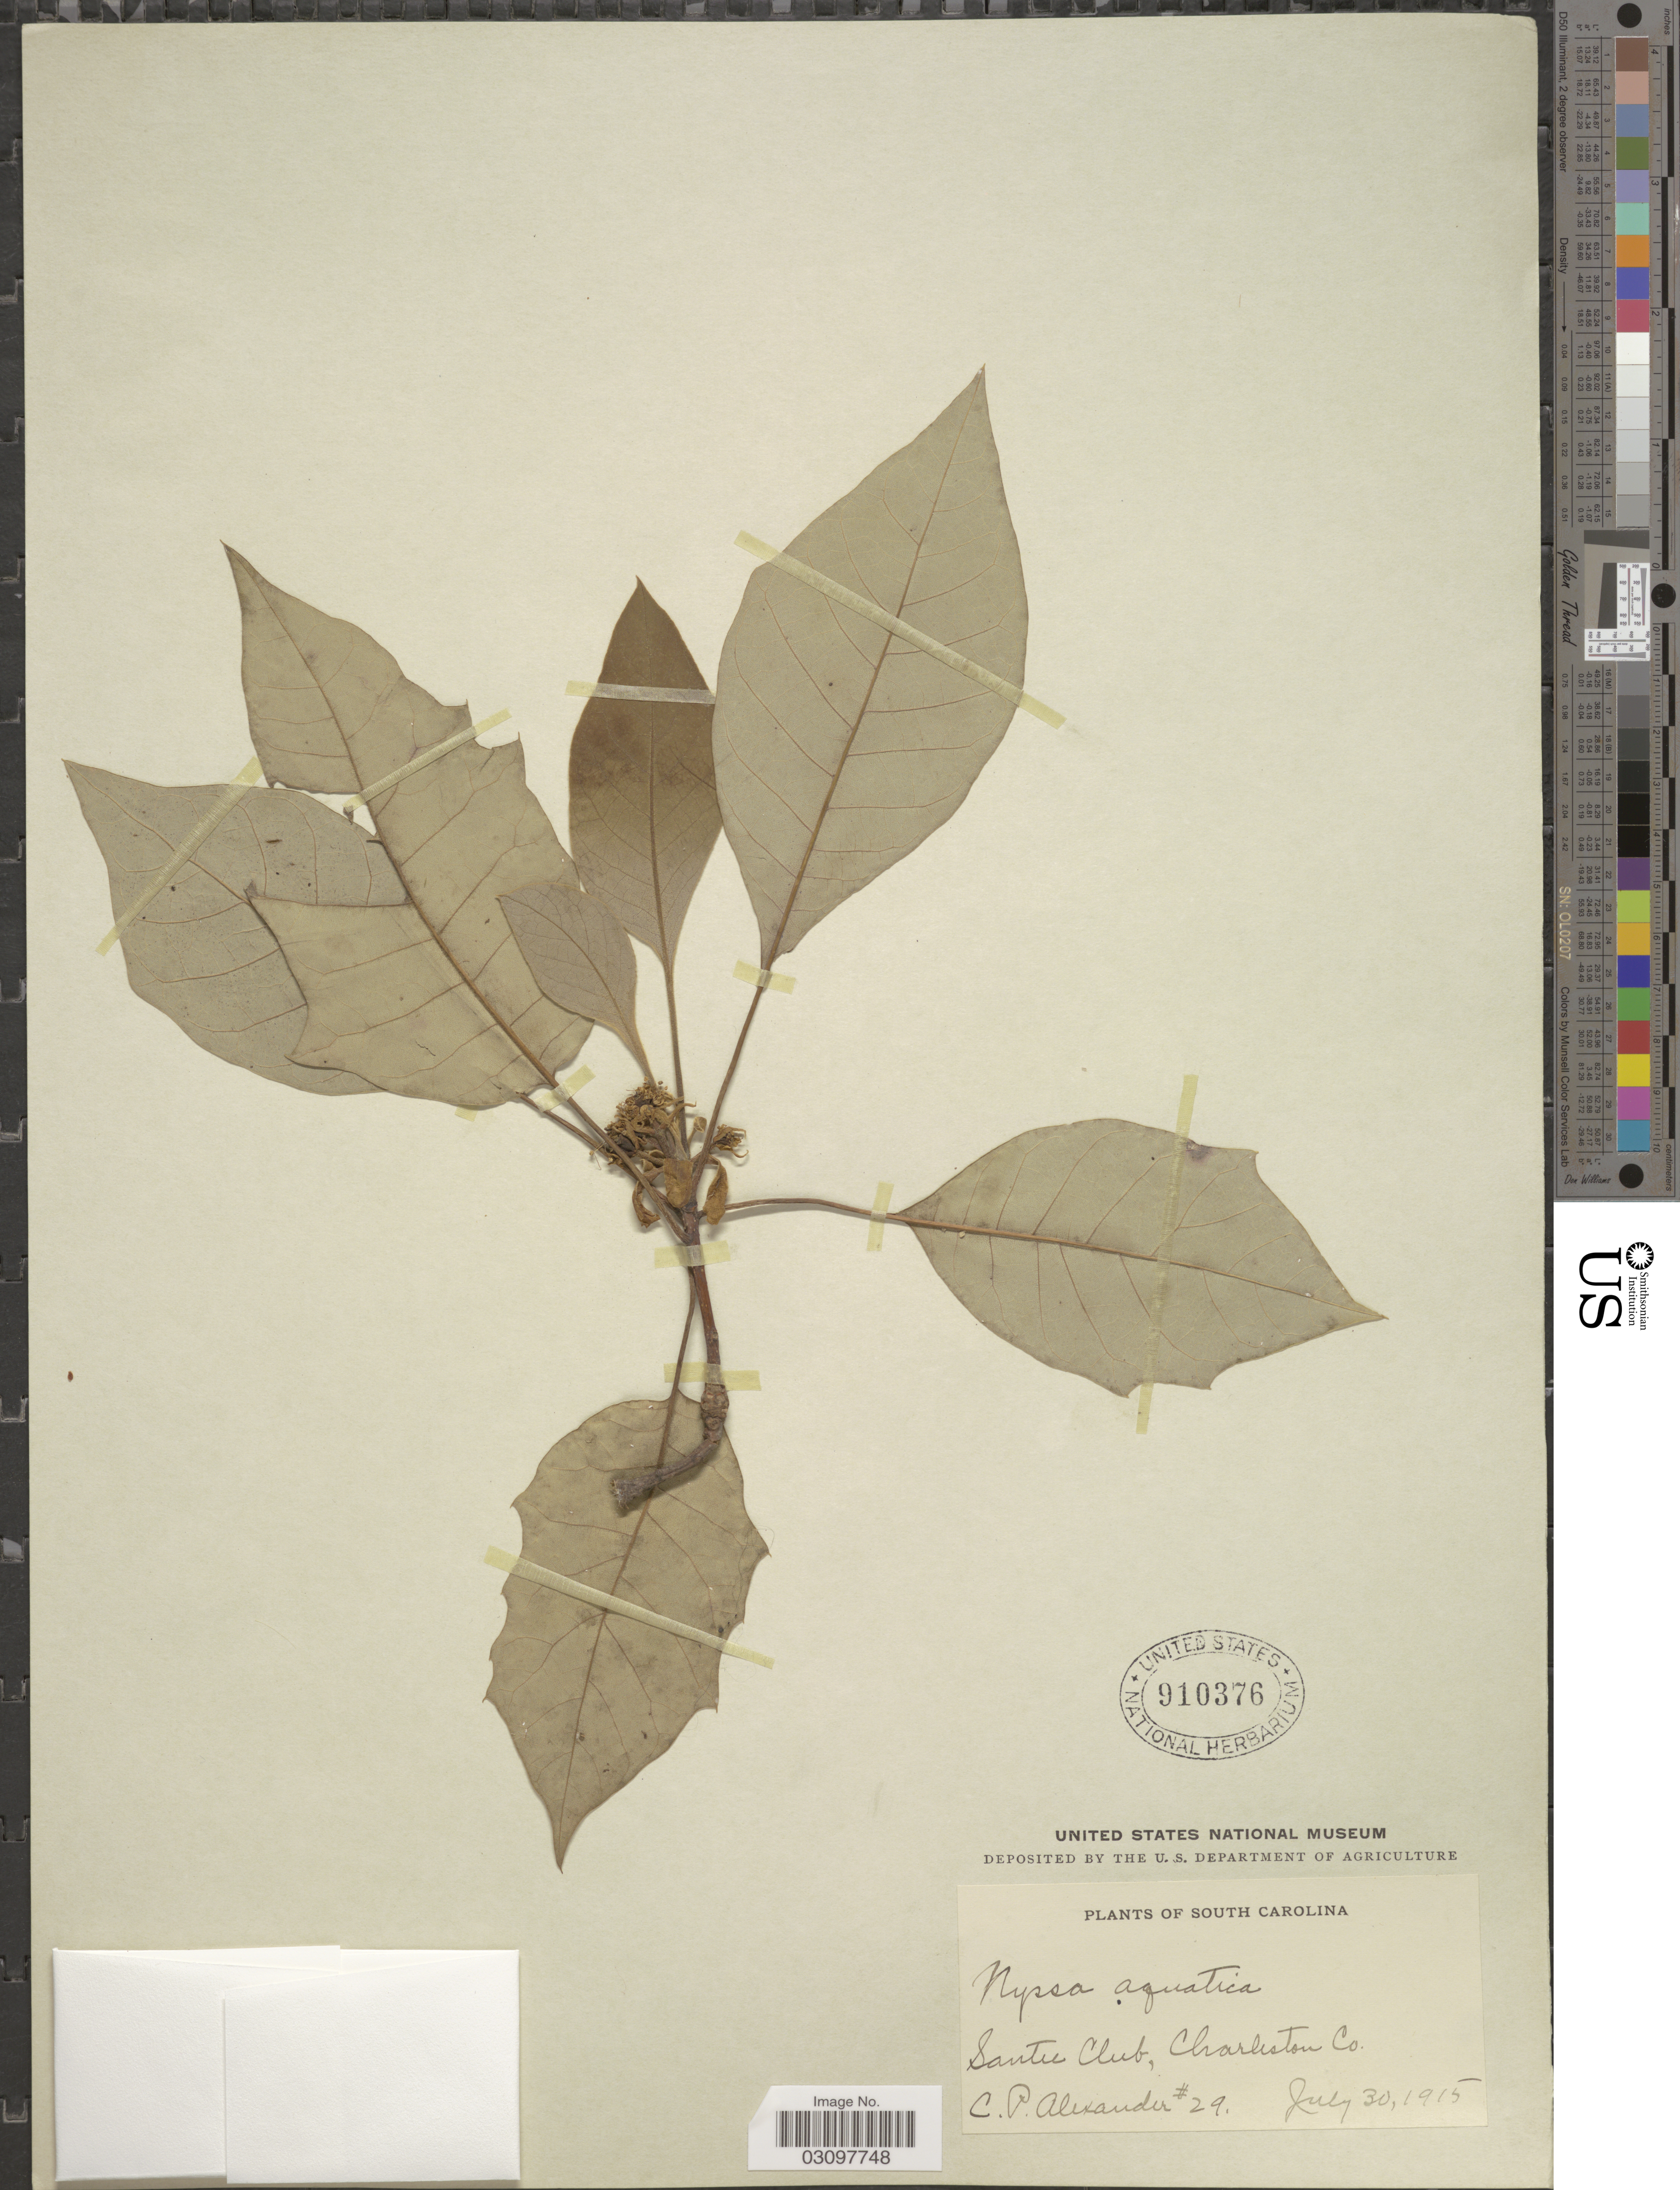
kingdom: Plantae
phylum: Tracheophyta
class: Magnoliopsida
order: Cornales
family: Nyssaceae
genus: Nyssa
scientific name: Nyssa aquatica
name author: L.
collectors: C. P. Alexander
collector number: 29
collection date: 1915-07-30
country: United States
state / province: South Carolina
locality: Santee Club, Charleston Co.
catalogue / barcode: US 910376